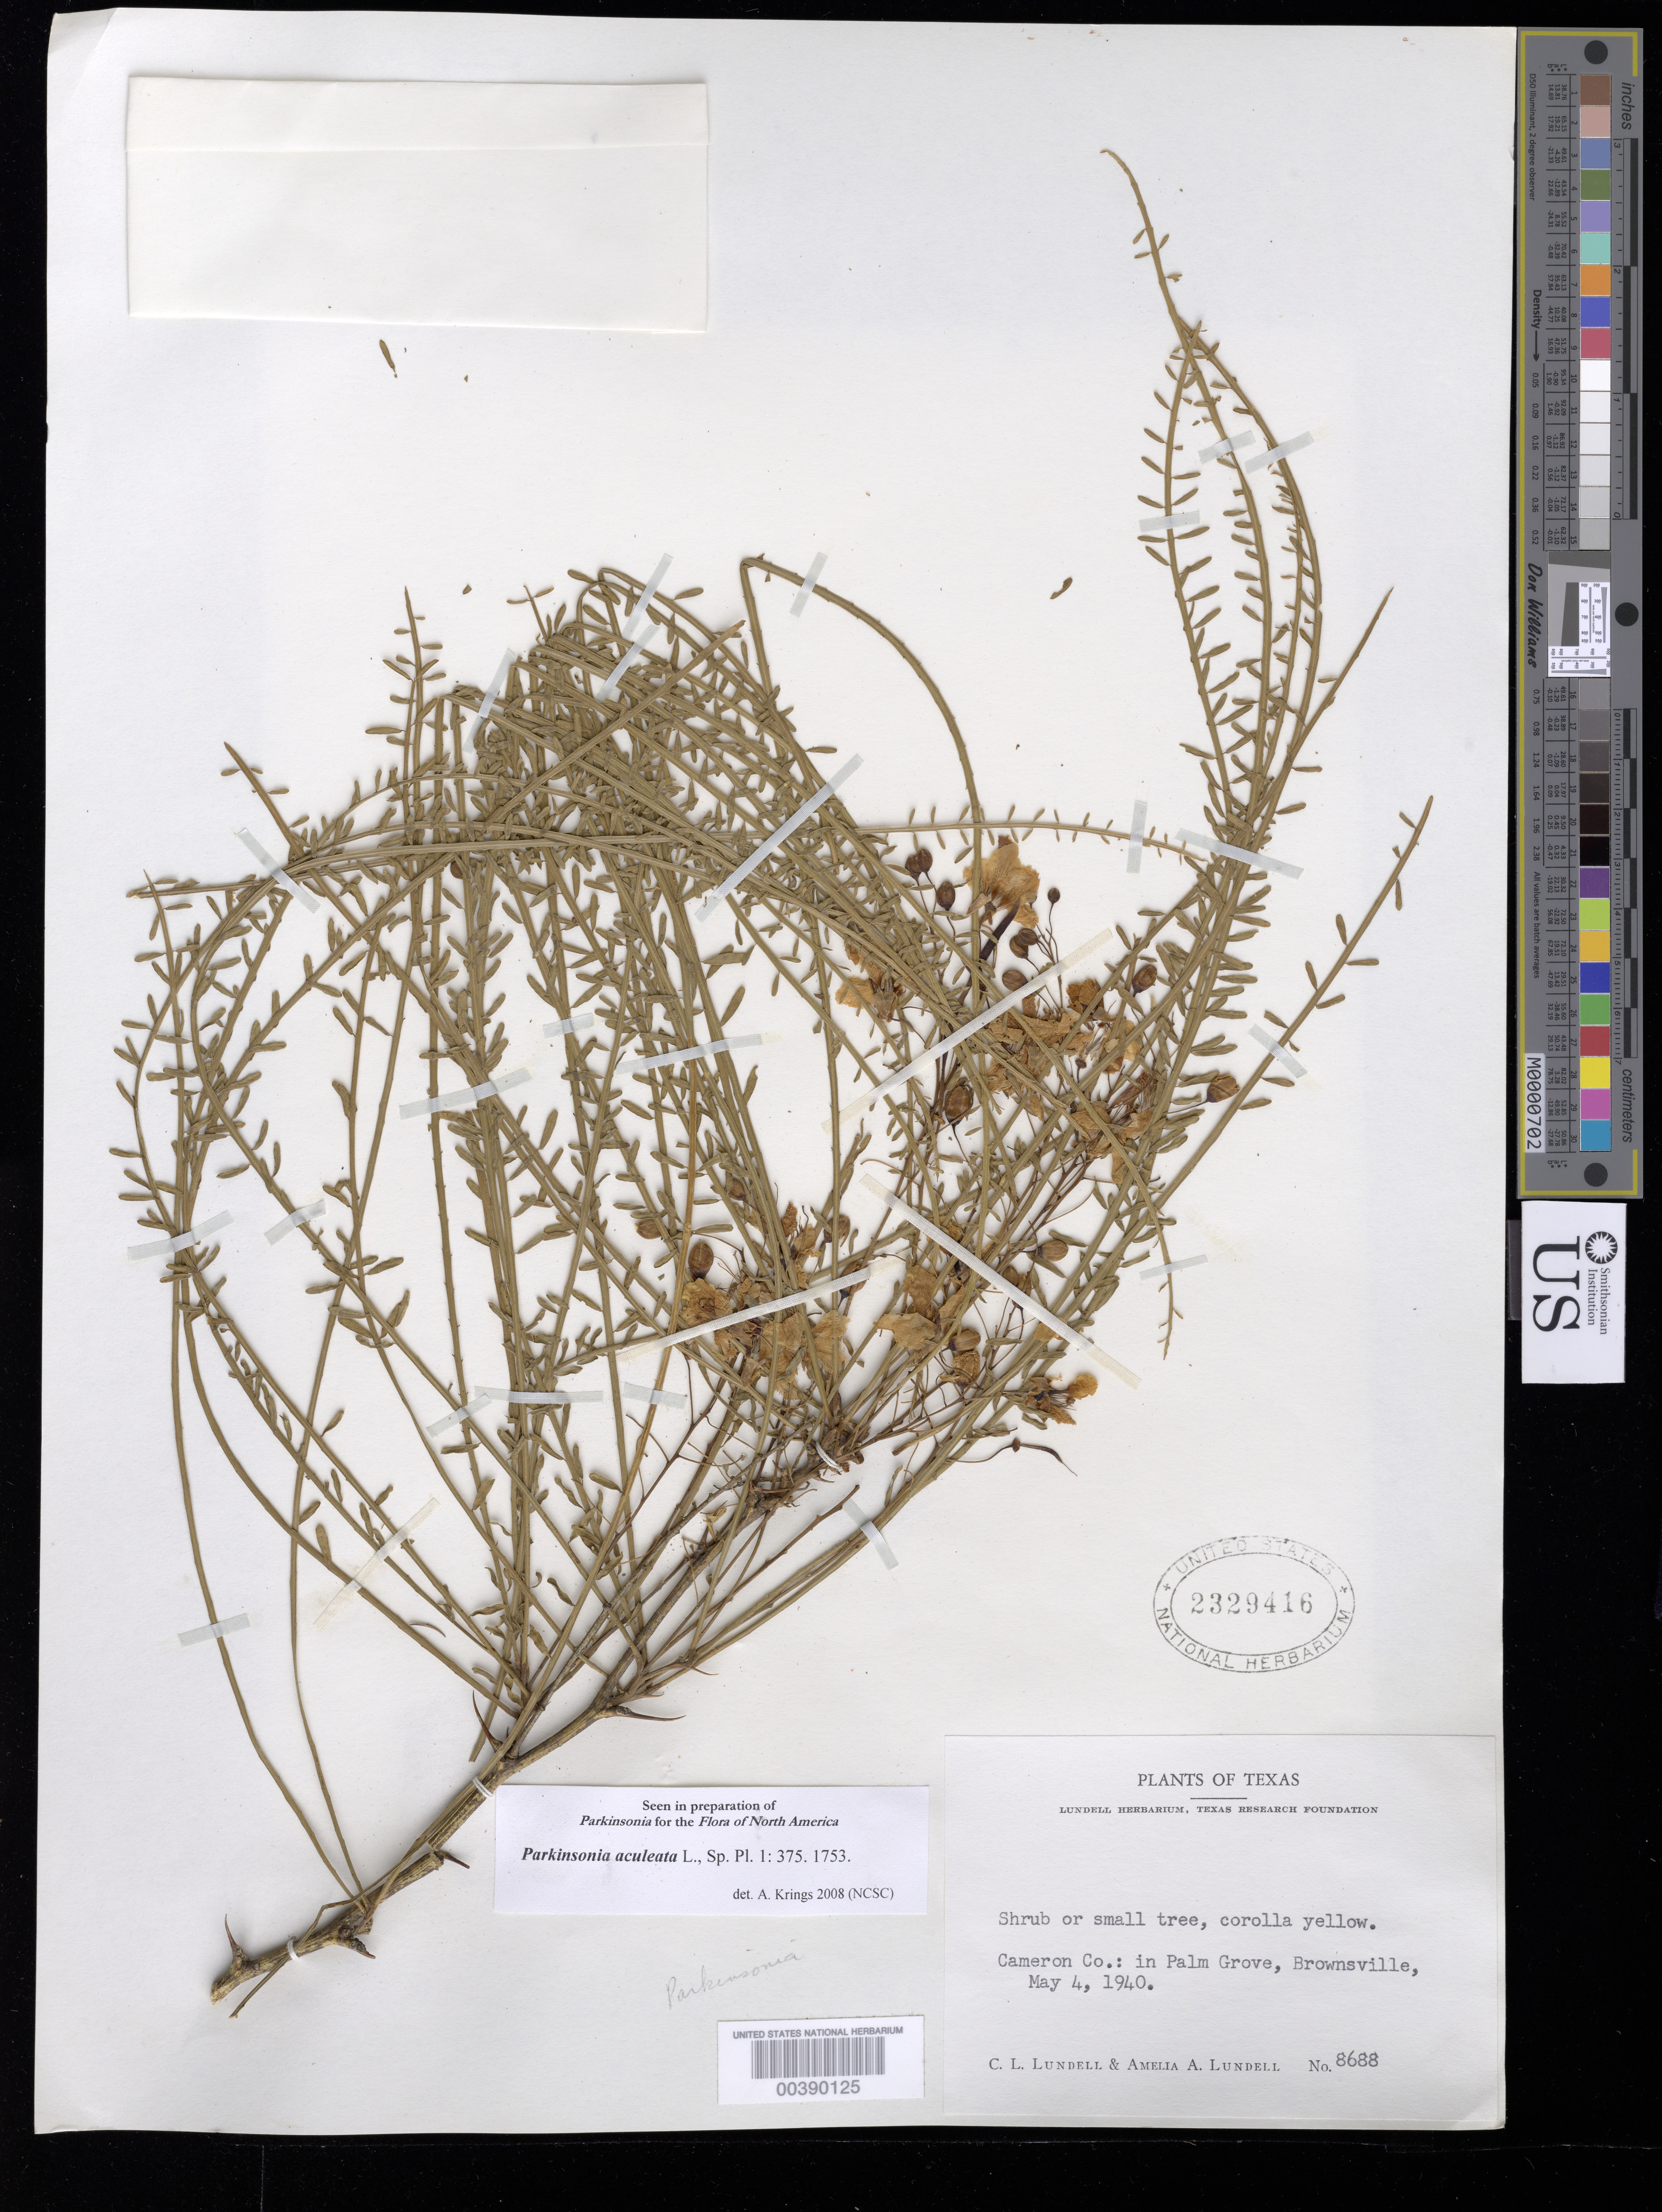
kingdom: Plantae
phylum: Tracheophyta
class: Magnoliopsida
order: Fabales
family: Fabaceae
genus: Parkinsonia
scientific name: Parkinsonia aculeata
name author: L.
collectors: C. L. Lundell & A. A. Lundell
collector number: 8688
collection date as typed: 04 May 1940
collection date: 1940-05-04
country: United States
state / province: Texas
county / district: Cameron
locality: In palm grove, brownsville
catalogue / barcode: US 2329416